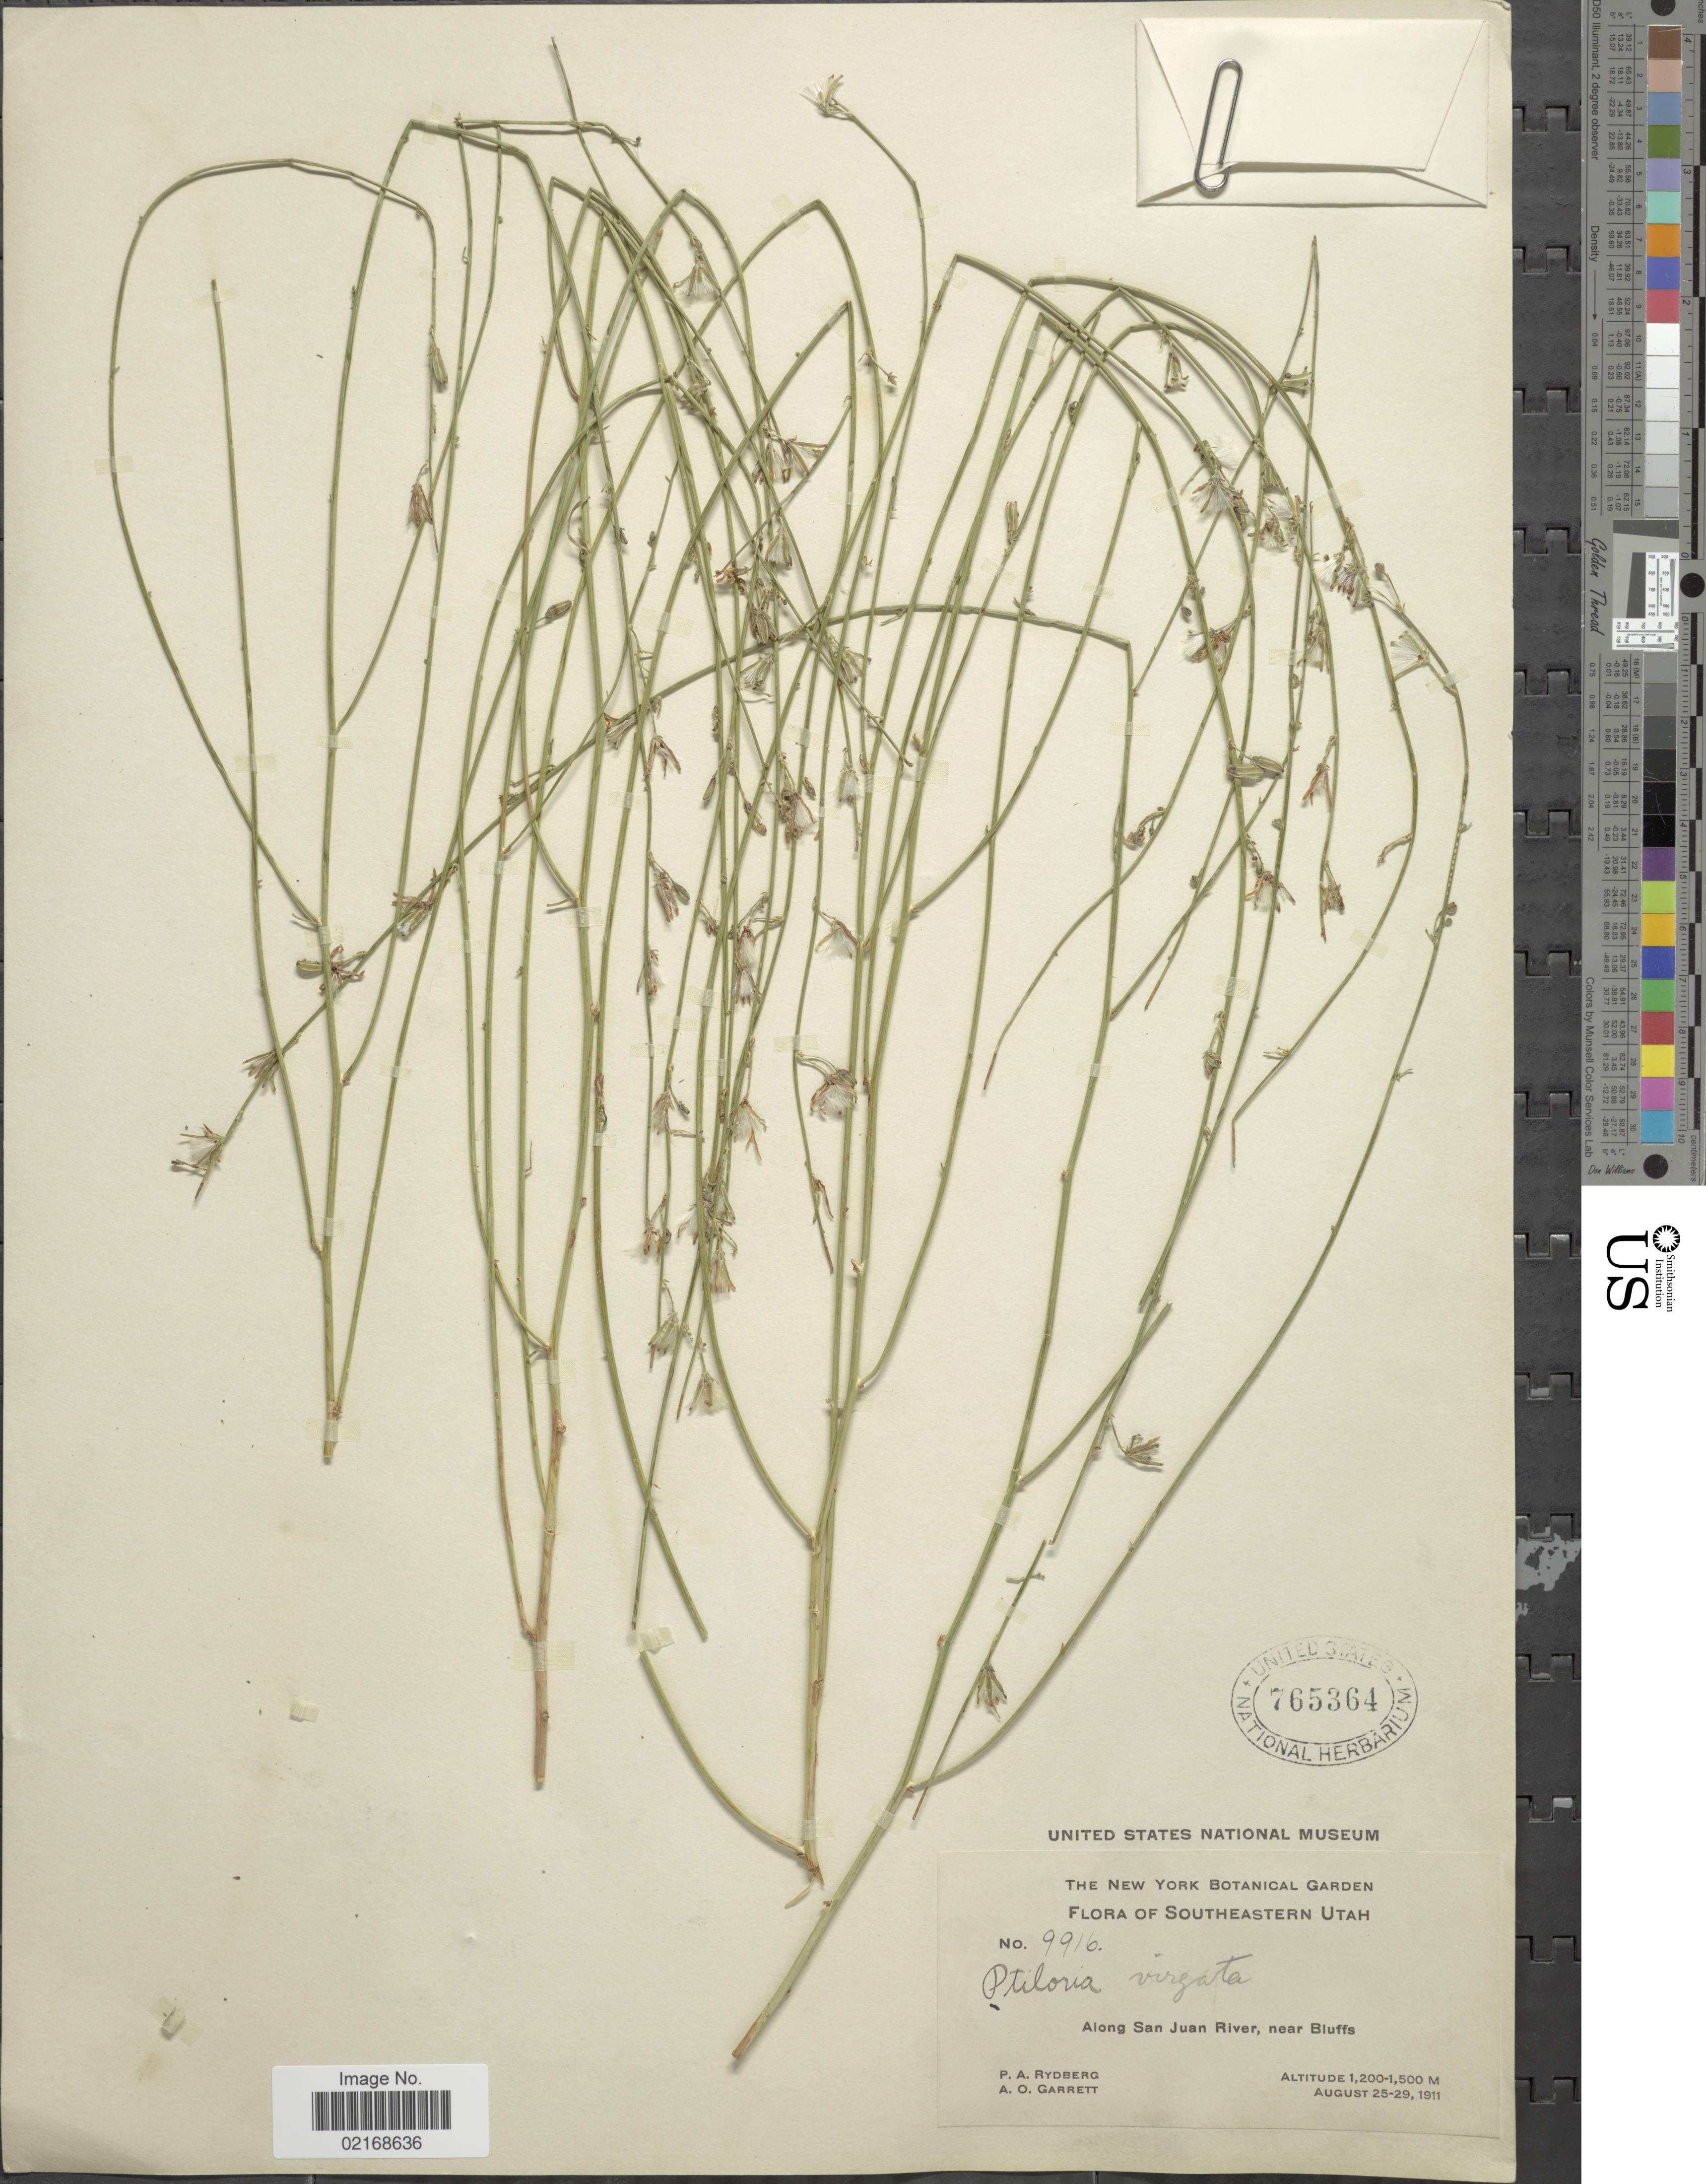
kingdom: Plantae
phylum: Tracheophyta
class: Magnoliopsida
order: Asterales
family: Asteraceae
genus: Stephanomeria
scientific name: Stephanomeria virgata subsp. virgata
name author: Benth.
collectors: P. A. Rydberg & A. O. Garrett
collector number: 9916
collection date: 1911-08-25/1911-08-29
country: United States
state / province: Utah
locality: Southeastern Utah, Along San Juan River, near Bluff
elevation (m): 1200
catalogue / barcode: US 765364